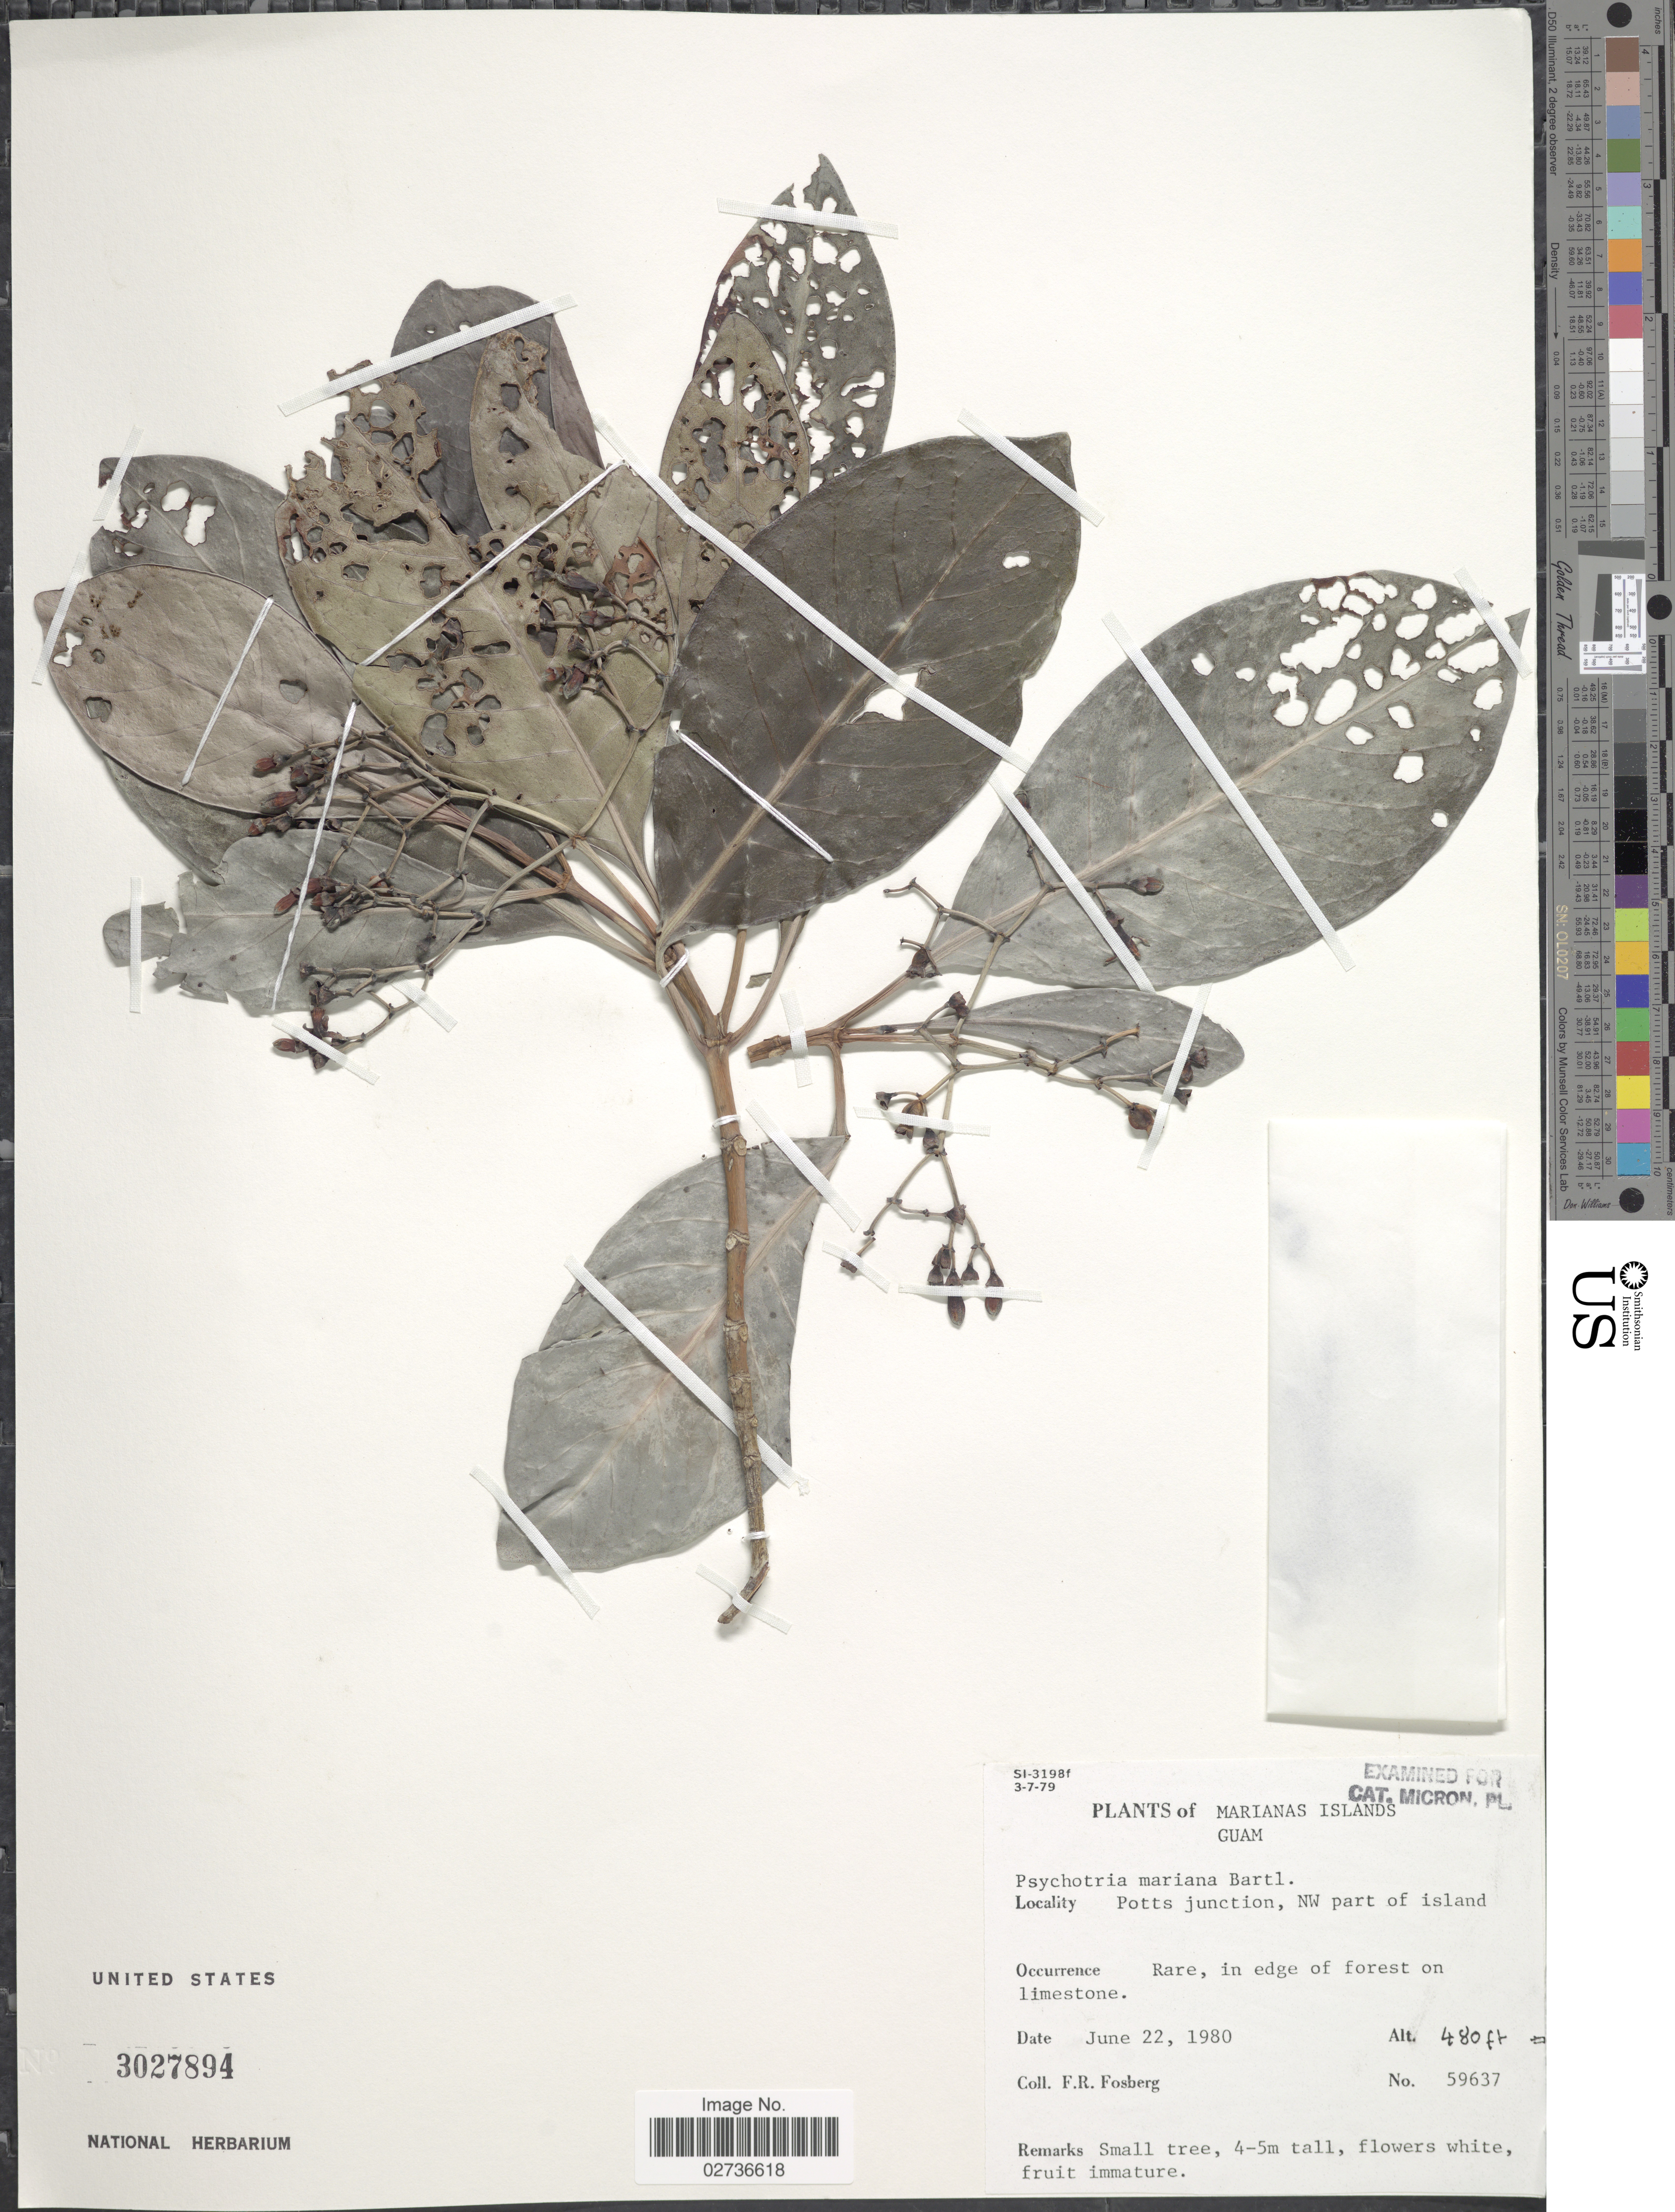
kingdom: Plantae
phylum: Tracheophyta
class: Magnoliopsida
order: Gentianales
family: Rubiaceae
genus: Psychotria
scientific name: Psychotria mariana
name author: Bartl. ex DC.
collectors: F. R. Fosberg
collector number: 5937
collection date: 1980-06-22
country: Guam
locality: Marianas Islands, Guam, Potts junction, NW part of island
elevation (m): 146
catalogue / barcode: US 3027894